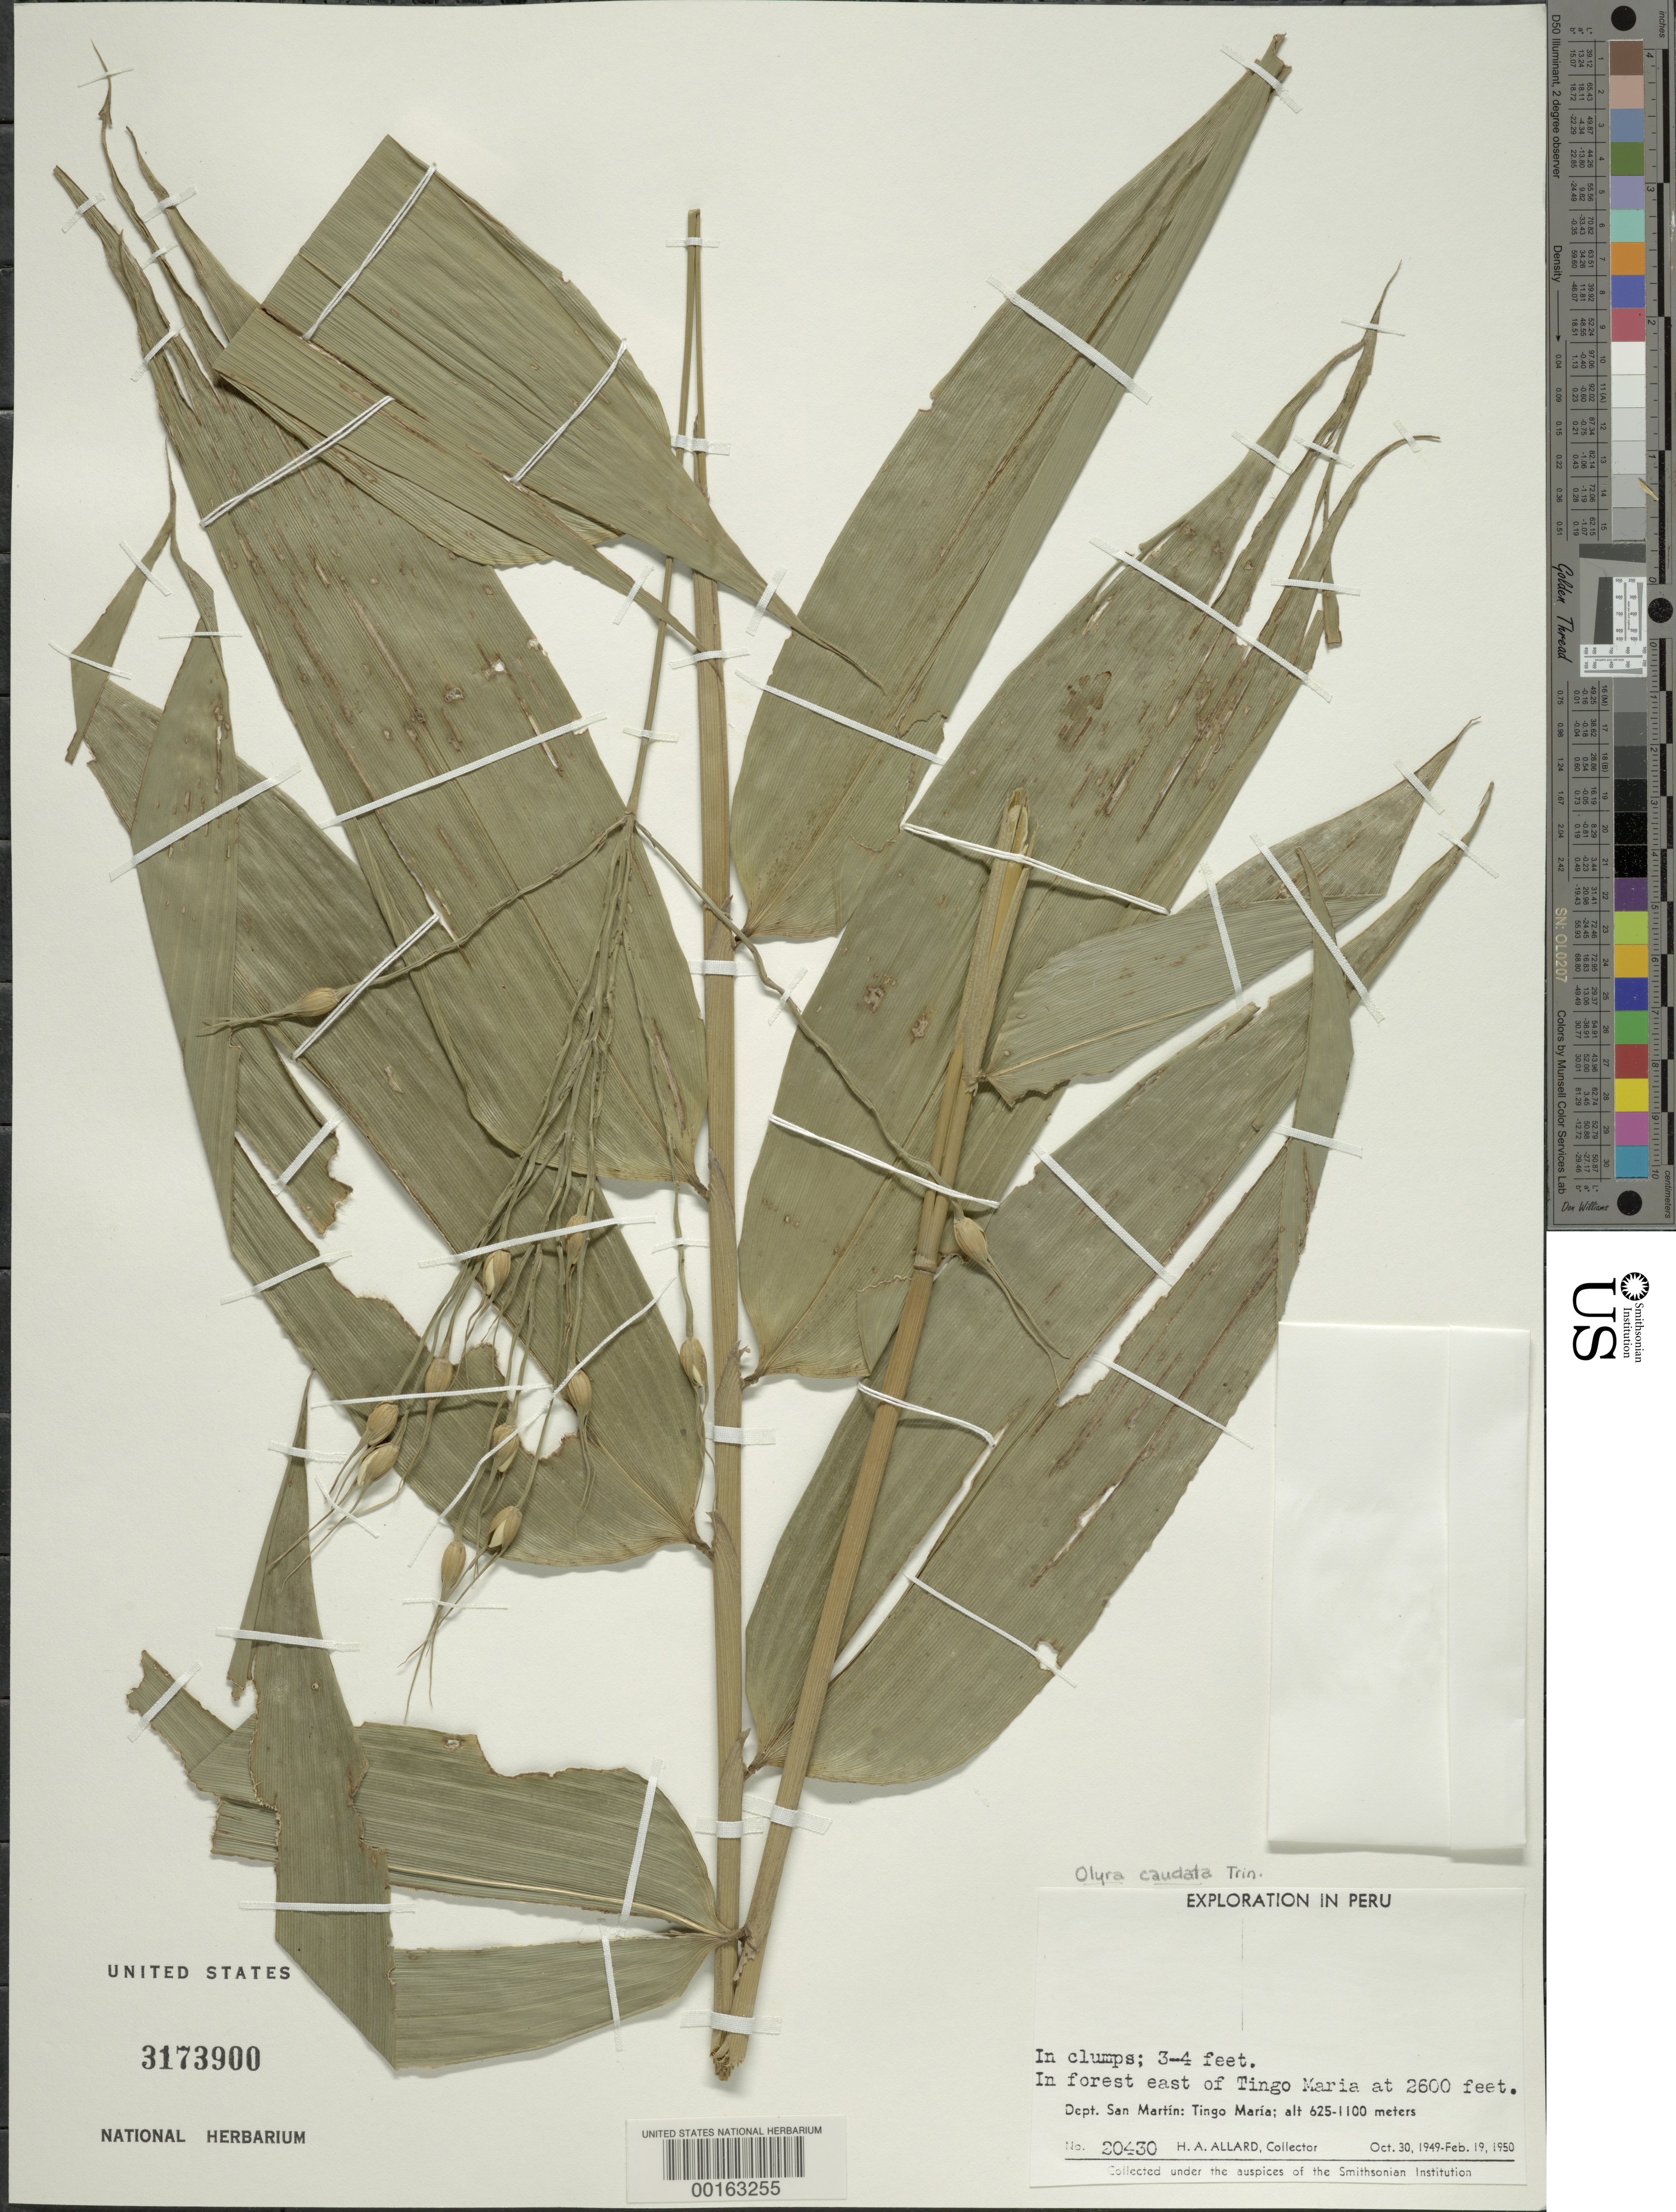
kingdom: Plantae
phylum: Tracheophyta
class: Liliopsida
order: Poales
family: Poaceae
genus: Olyra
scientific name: Olyra caudata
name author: Trin.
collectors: H. A. Allard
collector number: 20430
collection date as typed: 30 Oct 1949 to 19 Feb 1950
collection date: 1949-10-30/1950-02-19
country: Peru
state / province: San Martín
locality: East of tingo maria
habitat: In forest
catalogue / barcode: US 3173900